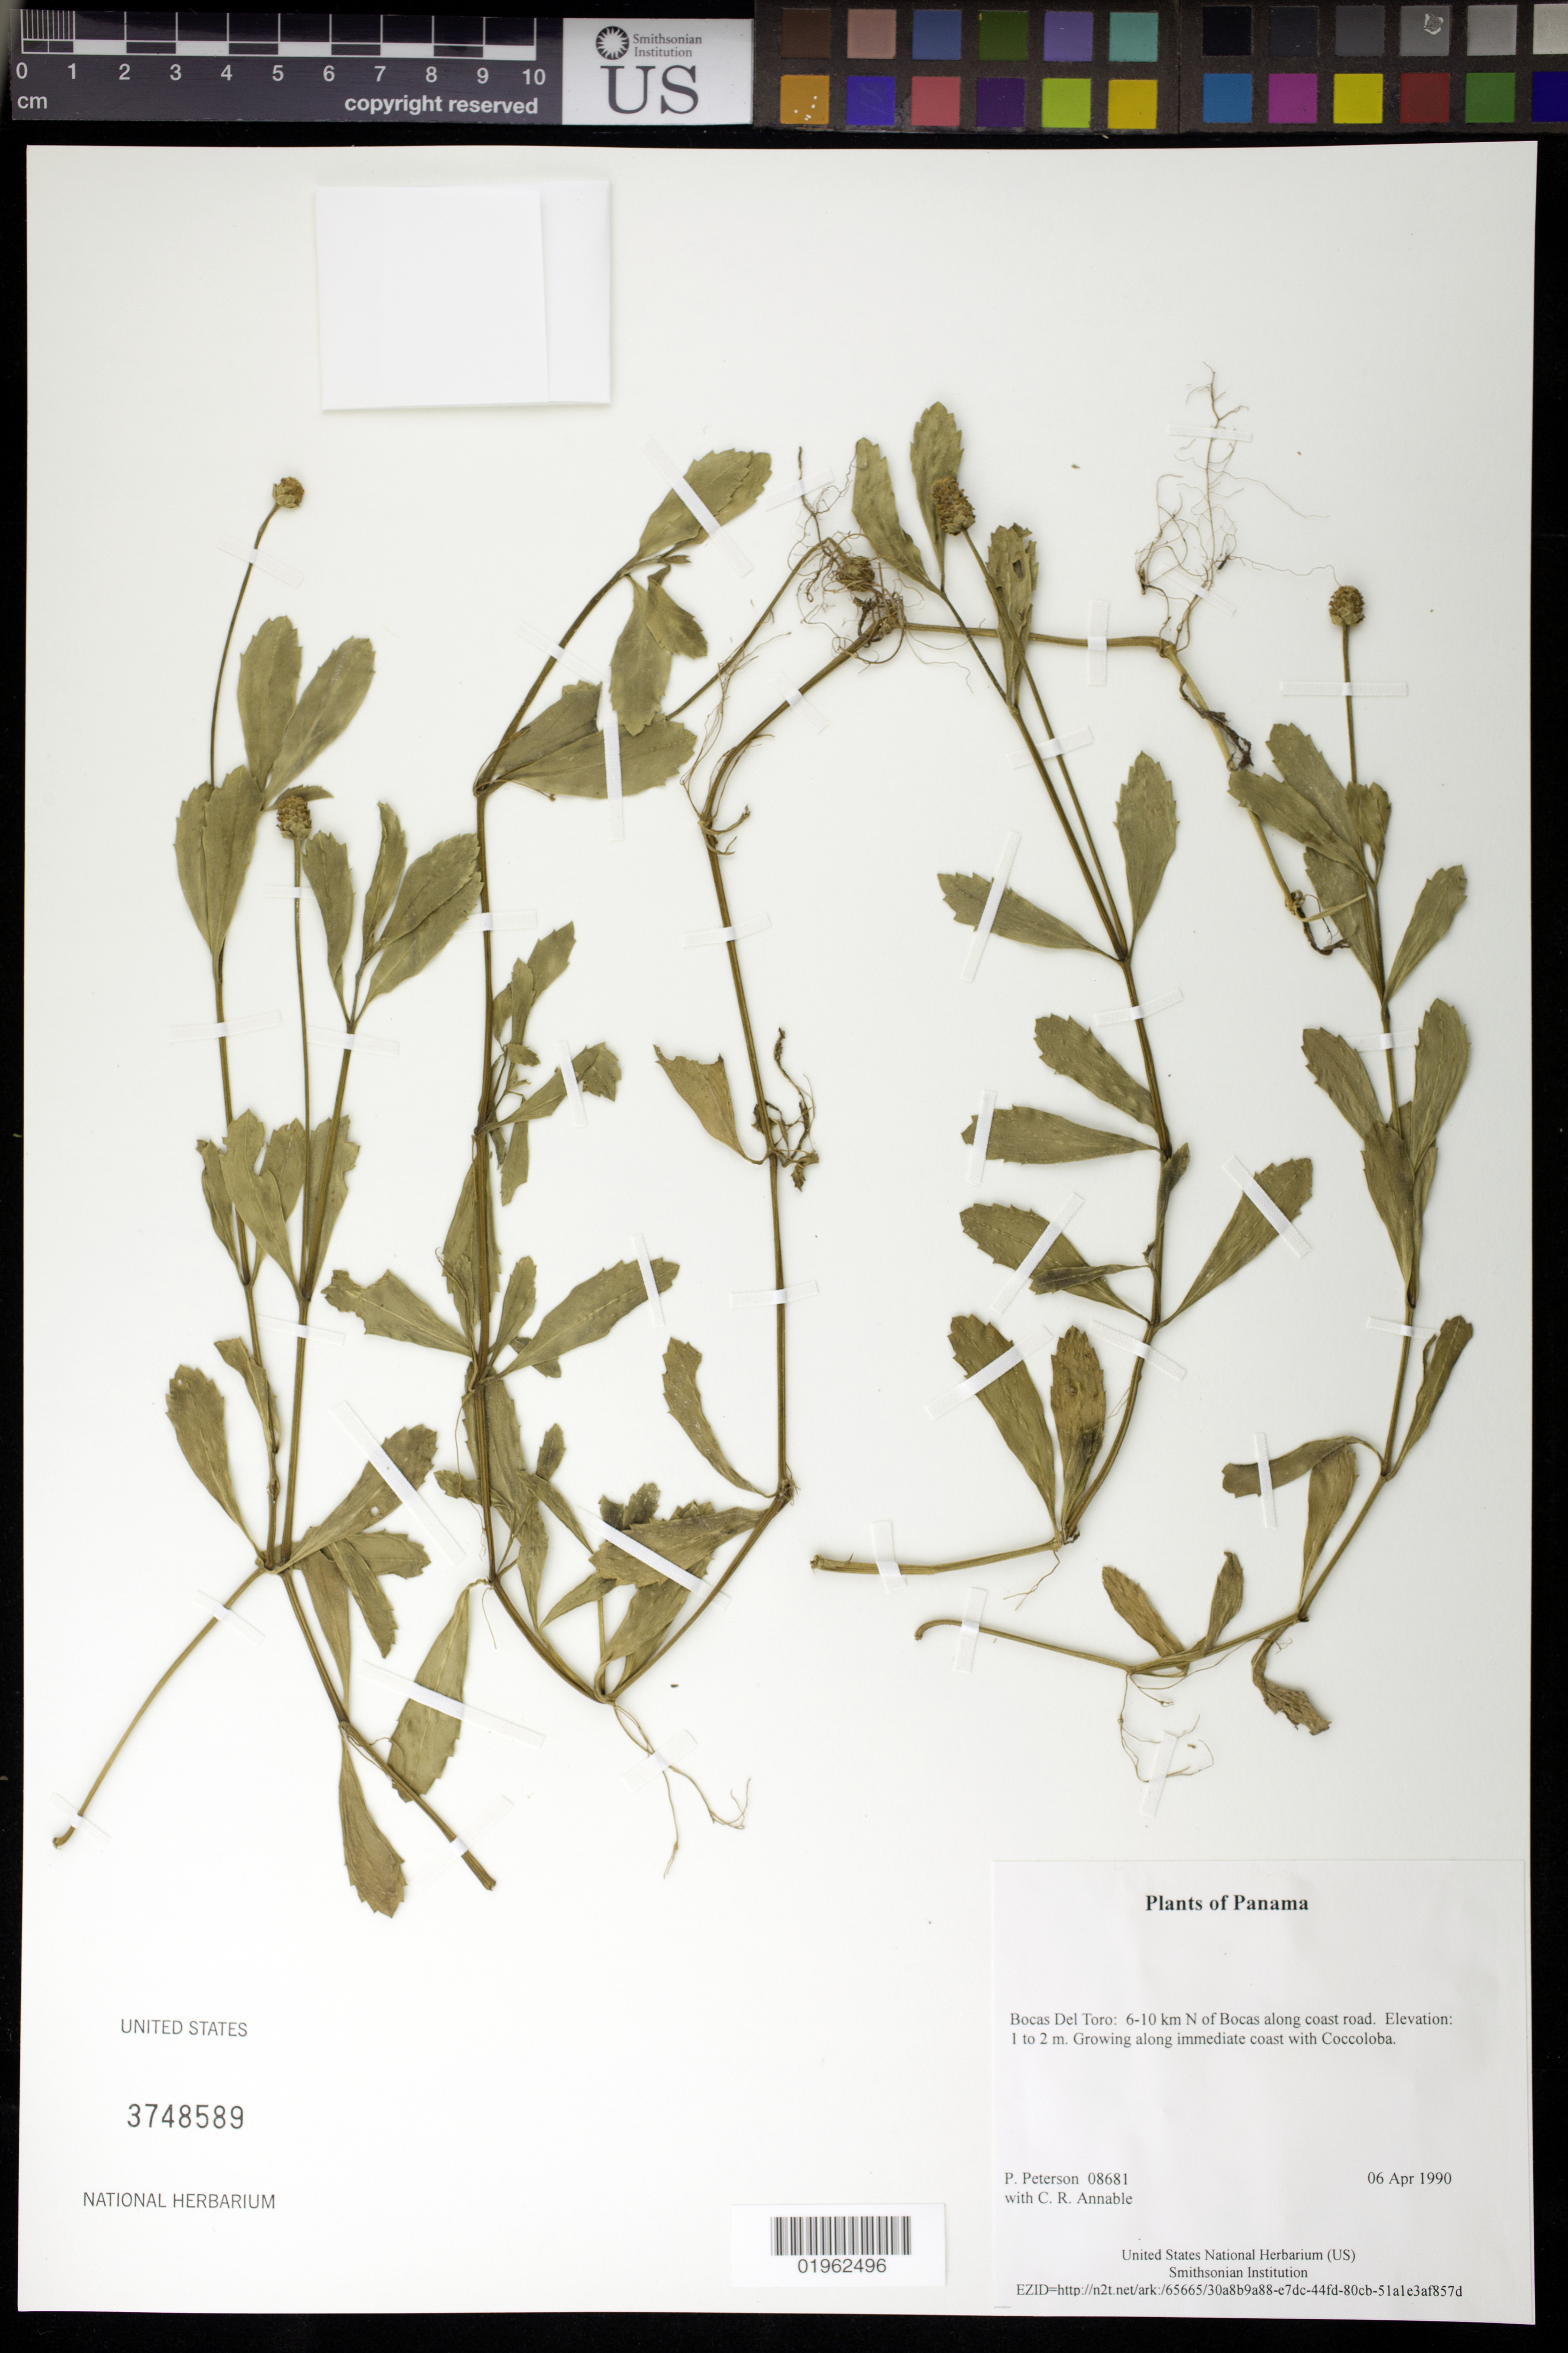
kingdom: Plantae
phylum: Tracheophyta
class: Magnoliopsida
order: Lamiales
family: Verbenaceae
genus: Phyla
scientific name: Phyla nodiflora var. nodiflora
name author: (L.) Greene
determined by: Liesner, R. L.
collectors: P. M. Peterson & C. R. Annable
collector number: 08681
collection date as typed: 06 Apr 1990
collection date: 1990-04-06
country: Panama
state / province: Bocas del Toro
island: Colón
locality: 6-10 km N of Bocas along coast road.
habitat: Growing along immediate coast with Coccoloba.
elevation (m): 1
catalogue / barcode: US 3748589